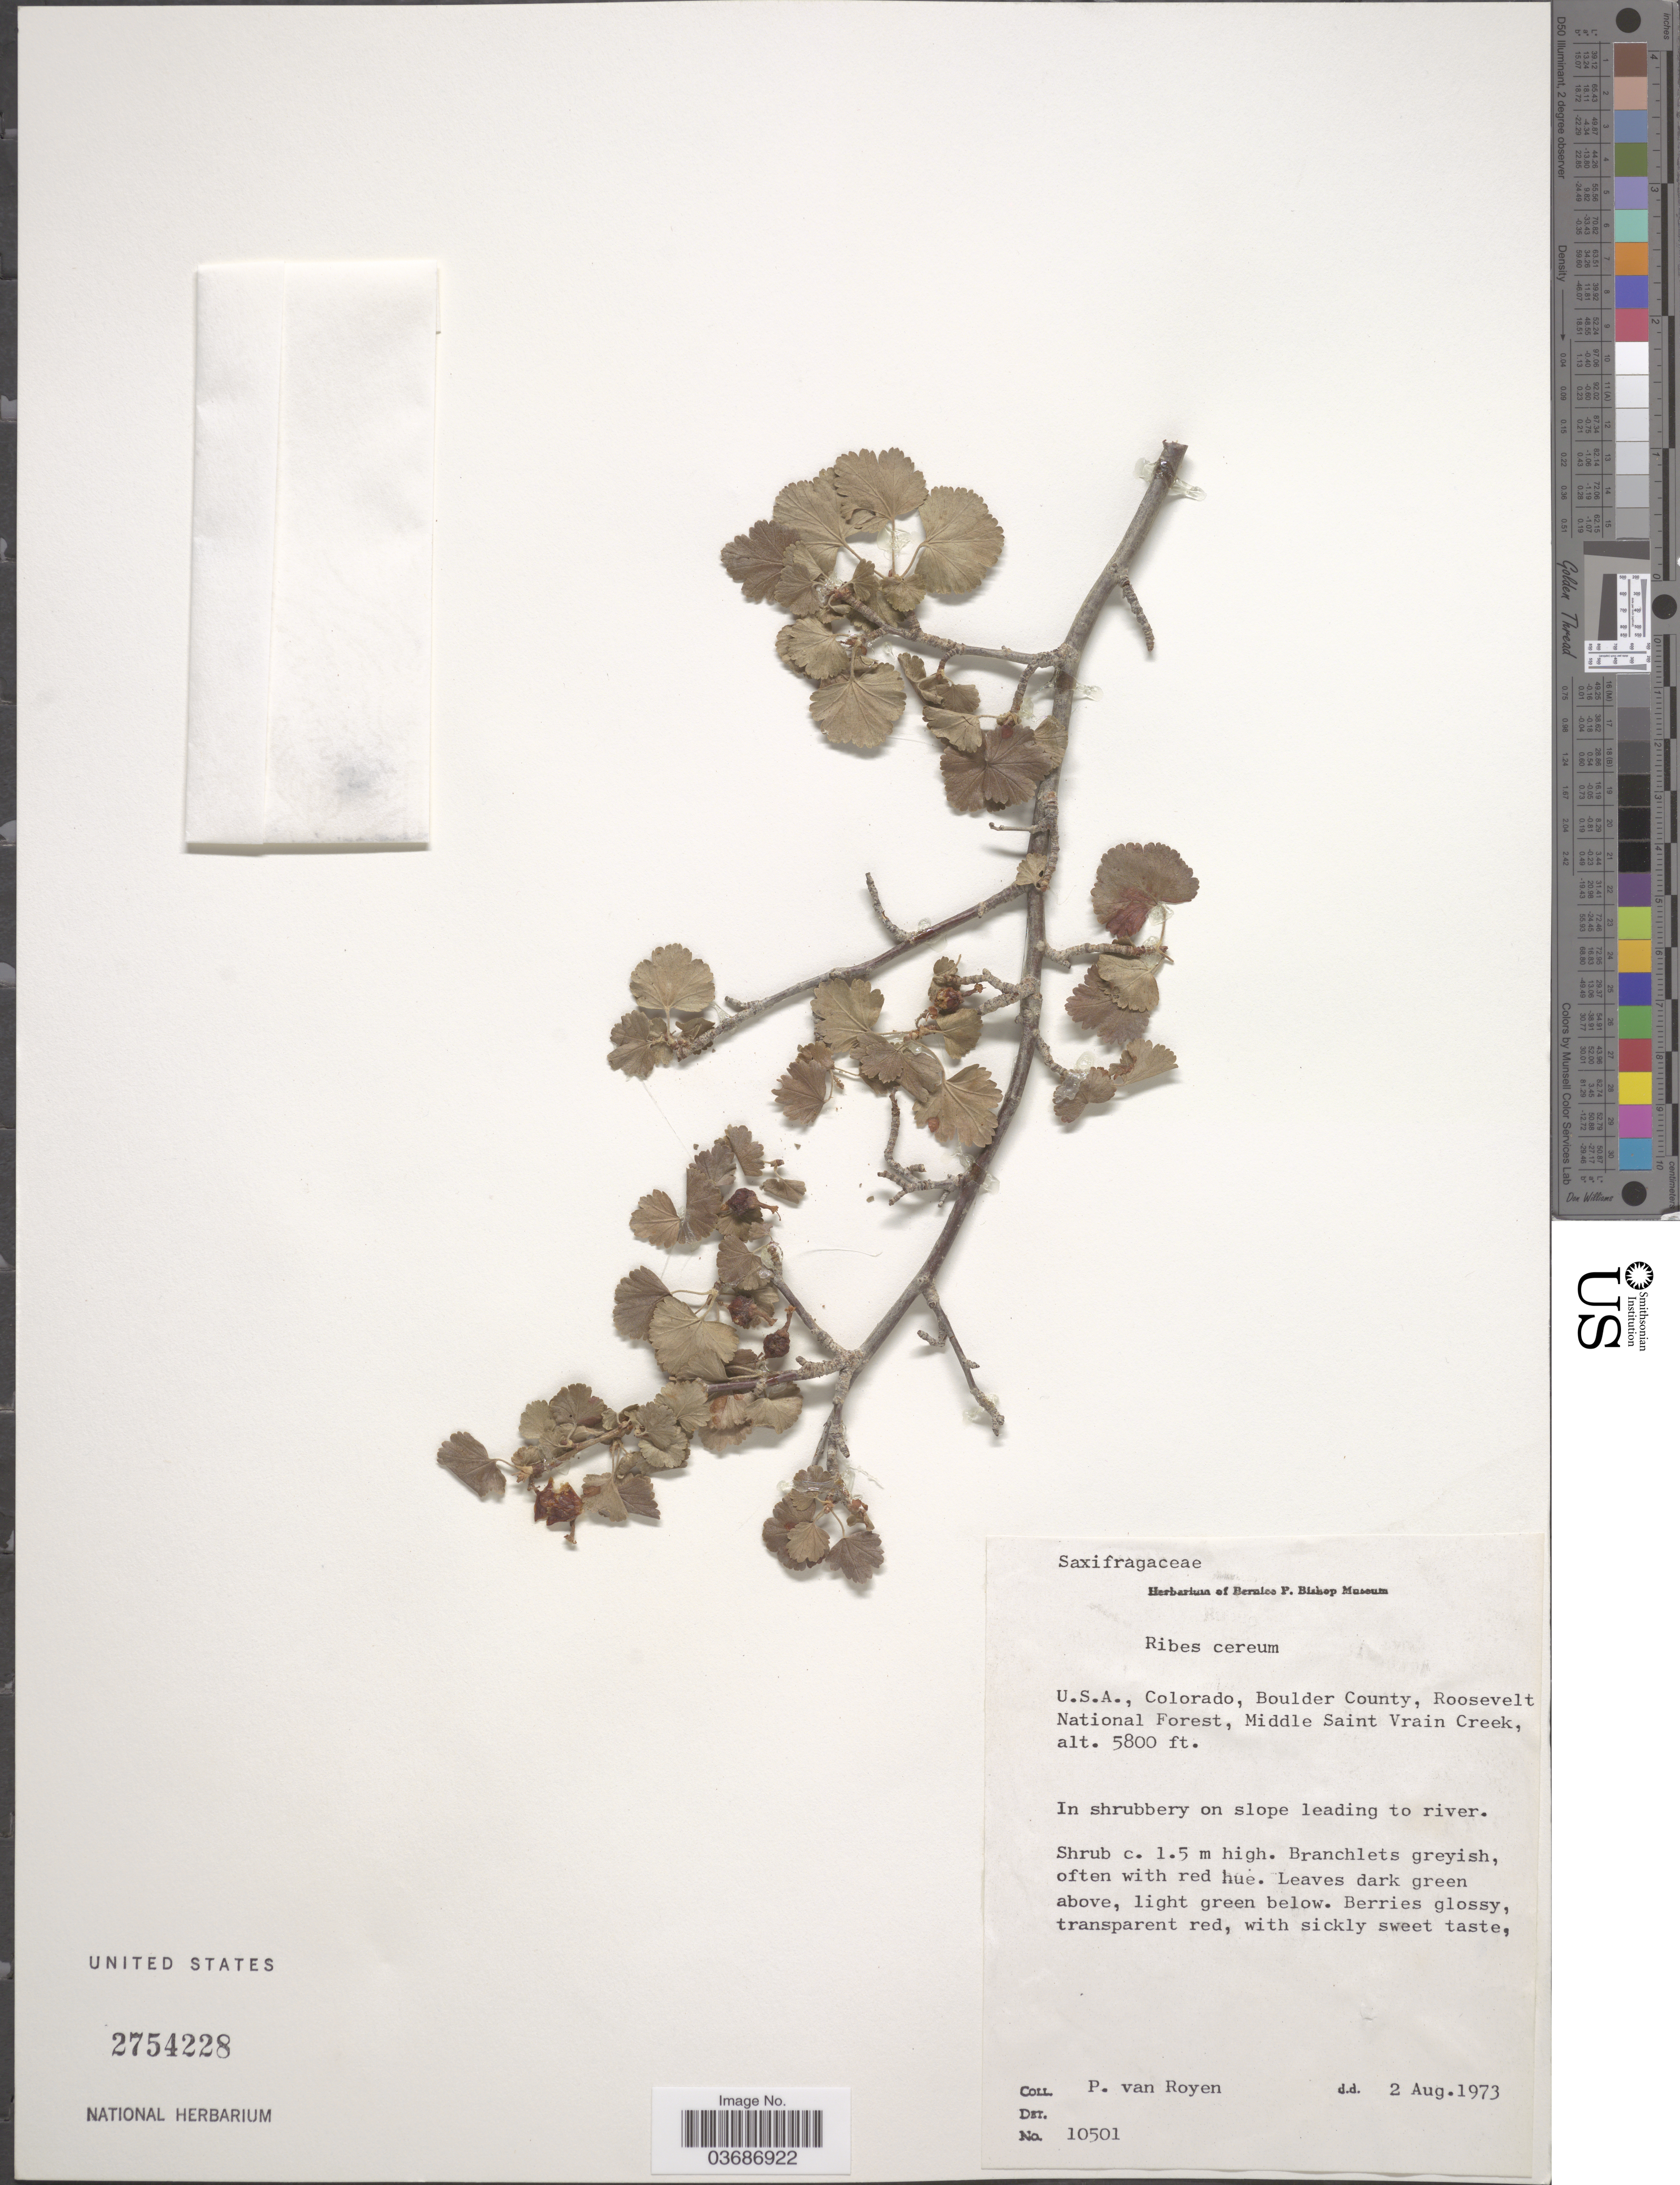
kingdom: Plantae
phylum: Tracheophyta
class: Magnoliopsida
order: Saxifragales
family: Grossulariaceae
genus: Ribes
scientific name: Ribes cereum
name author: Douglas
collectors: P. van Royen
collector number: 10501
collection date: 1973-08-02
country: United States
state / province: Colorado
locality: Boulder County, Roosevelt National Forest, Middle Saint Vrain Creek.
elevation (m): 1768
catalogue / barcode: US 2754228